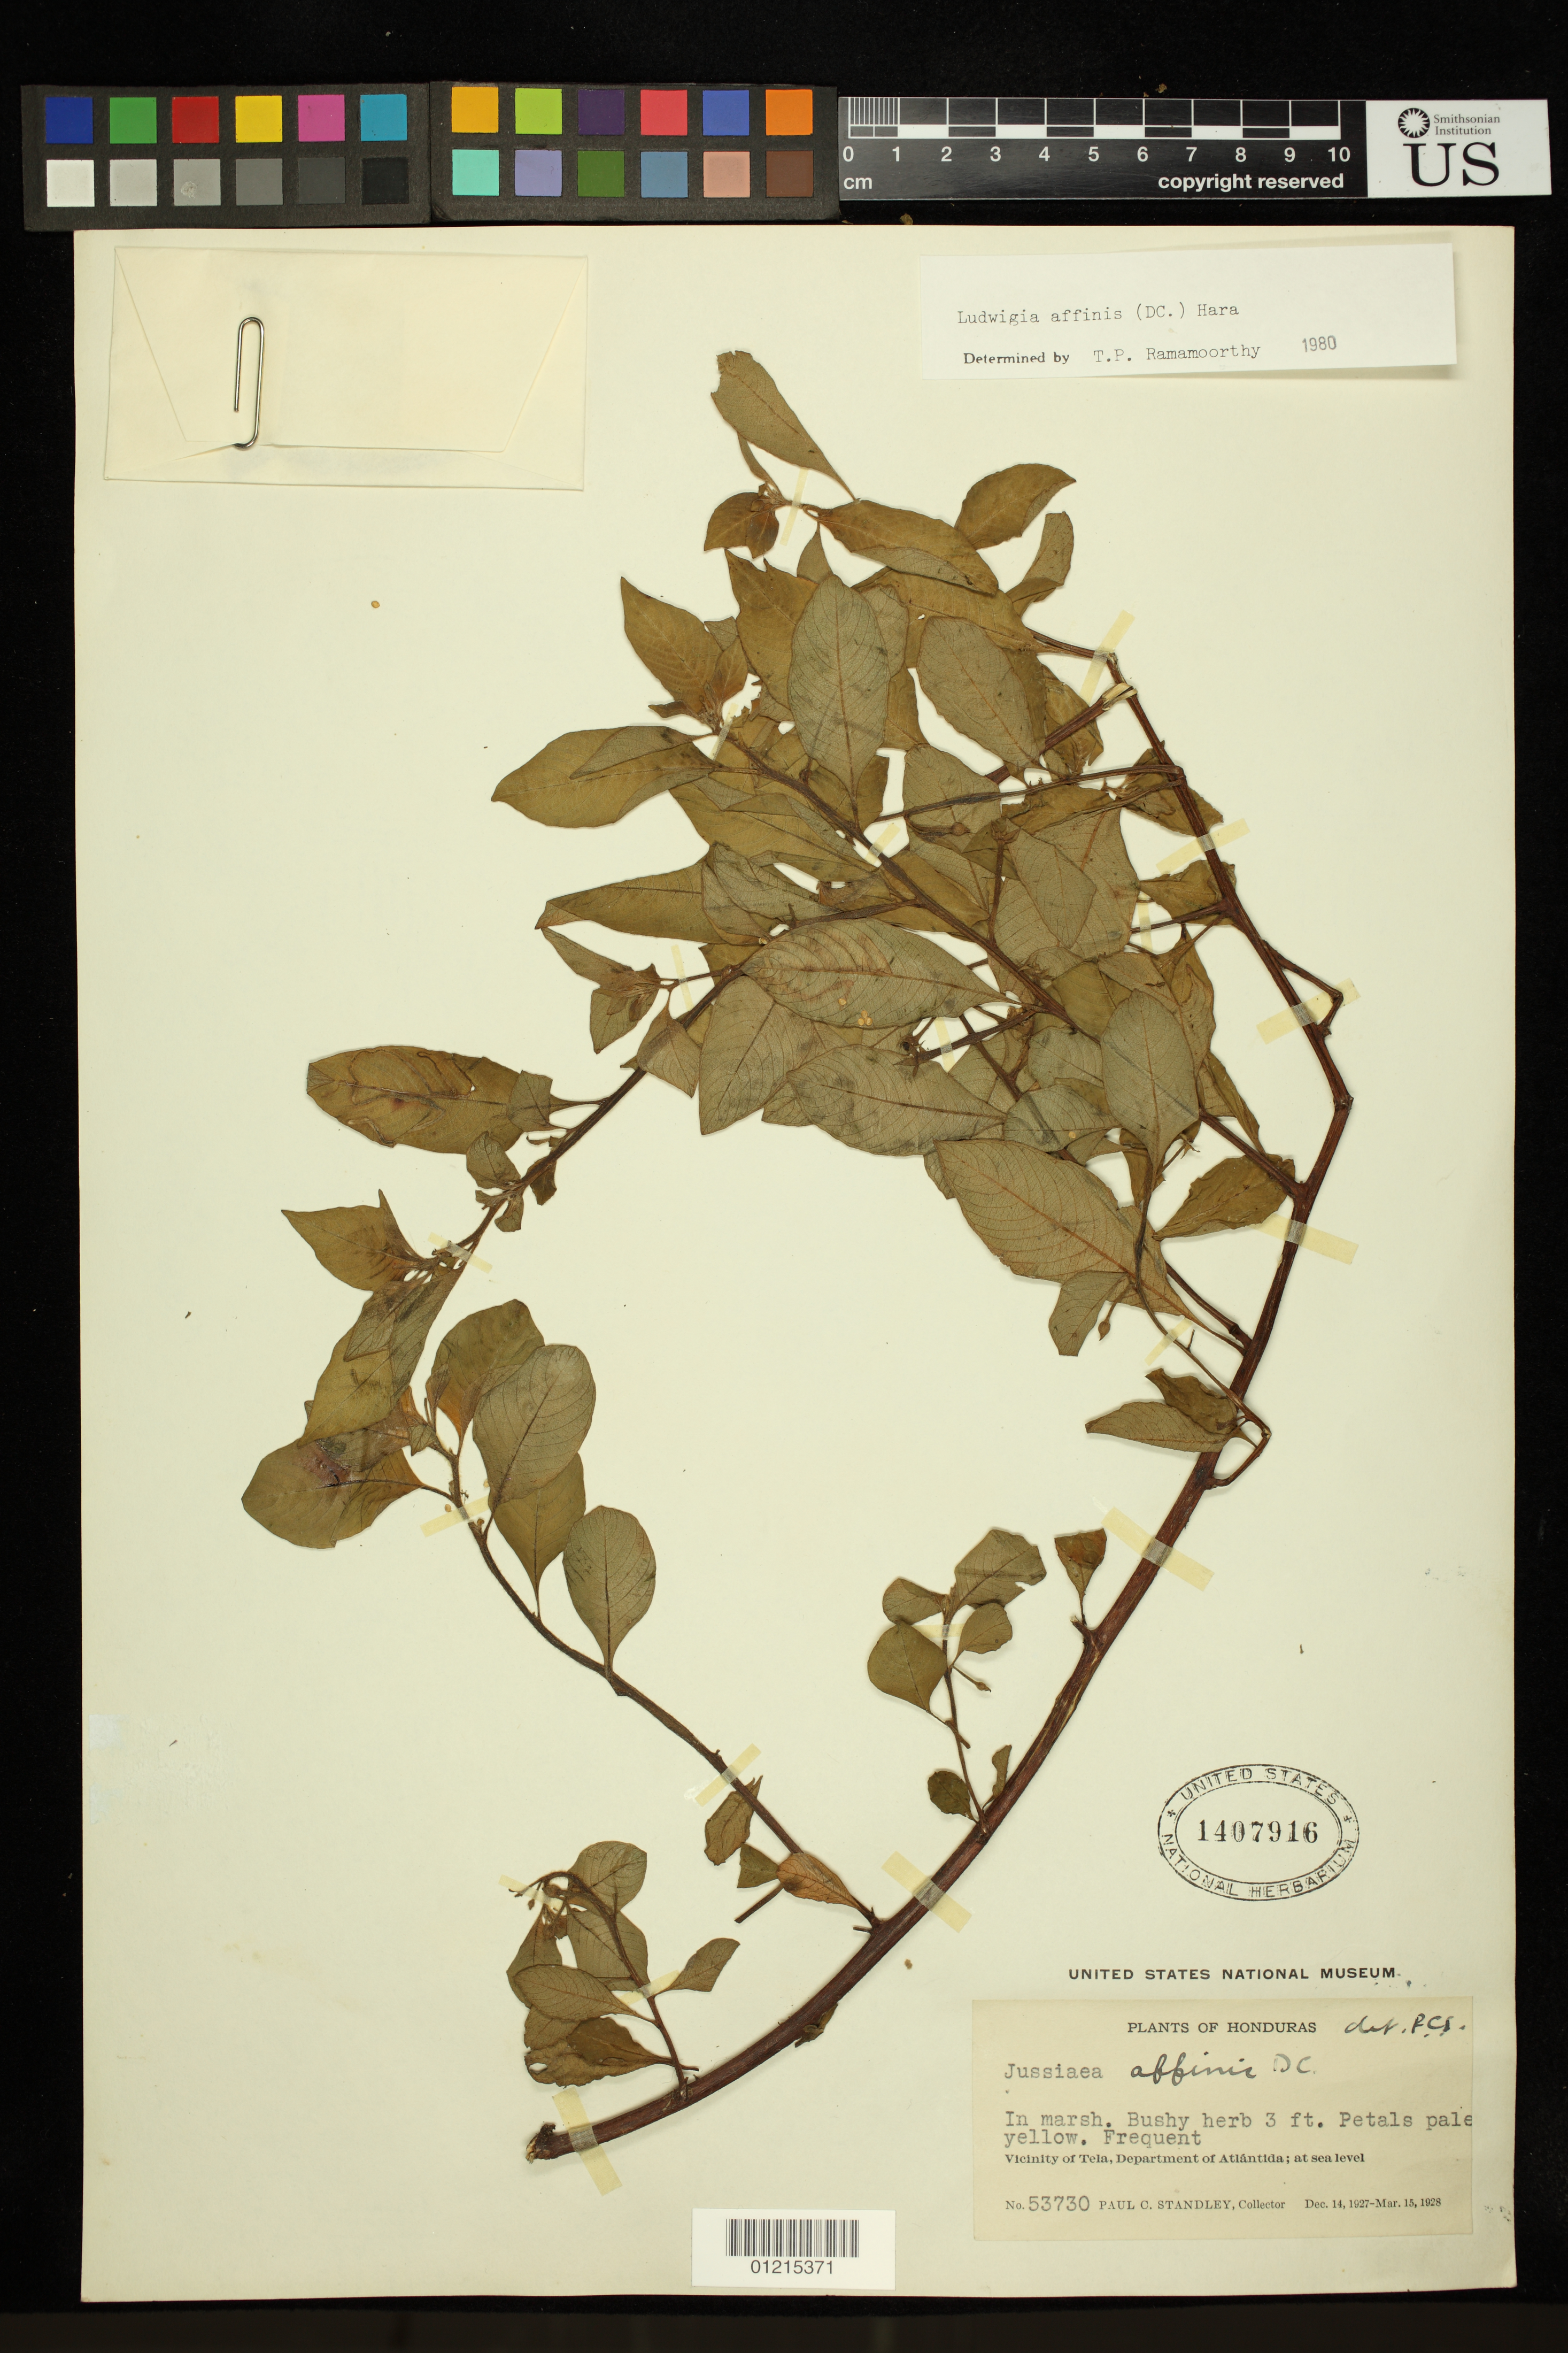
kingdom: Plantae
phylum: Tracheophyta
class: Magnoliopsida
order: Myrtales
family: Onagraceae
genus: Ludwigia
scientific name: Ludwigia affinis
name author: (DC.) H. Hara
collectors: P. C. Standley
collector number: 53730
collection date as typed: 14 Dec 1927 to 15 Mar 1927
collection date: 1927-03-15/1927-12-14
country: Honduras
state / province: Atlántida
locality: Vicinity of Tela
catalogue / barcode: US 1407916